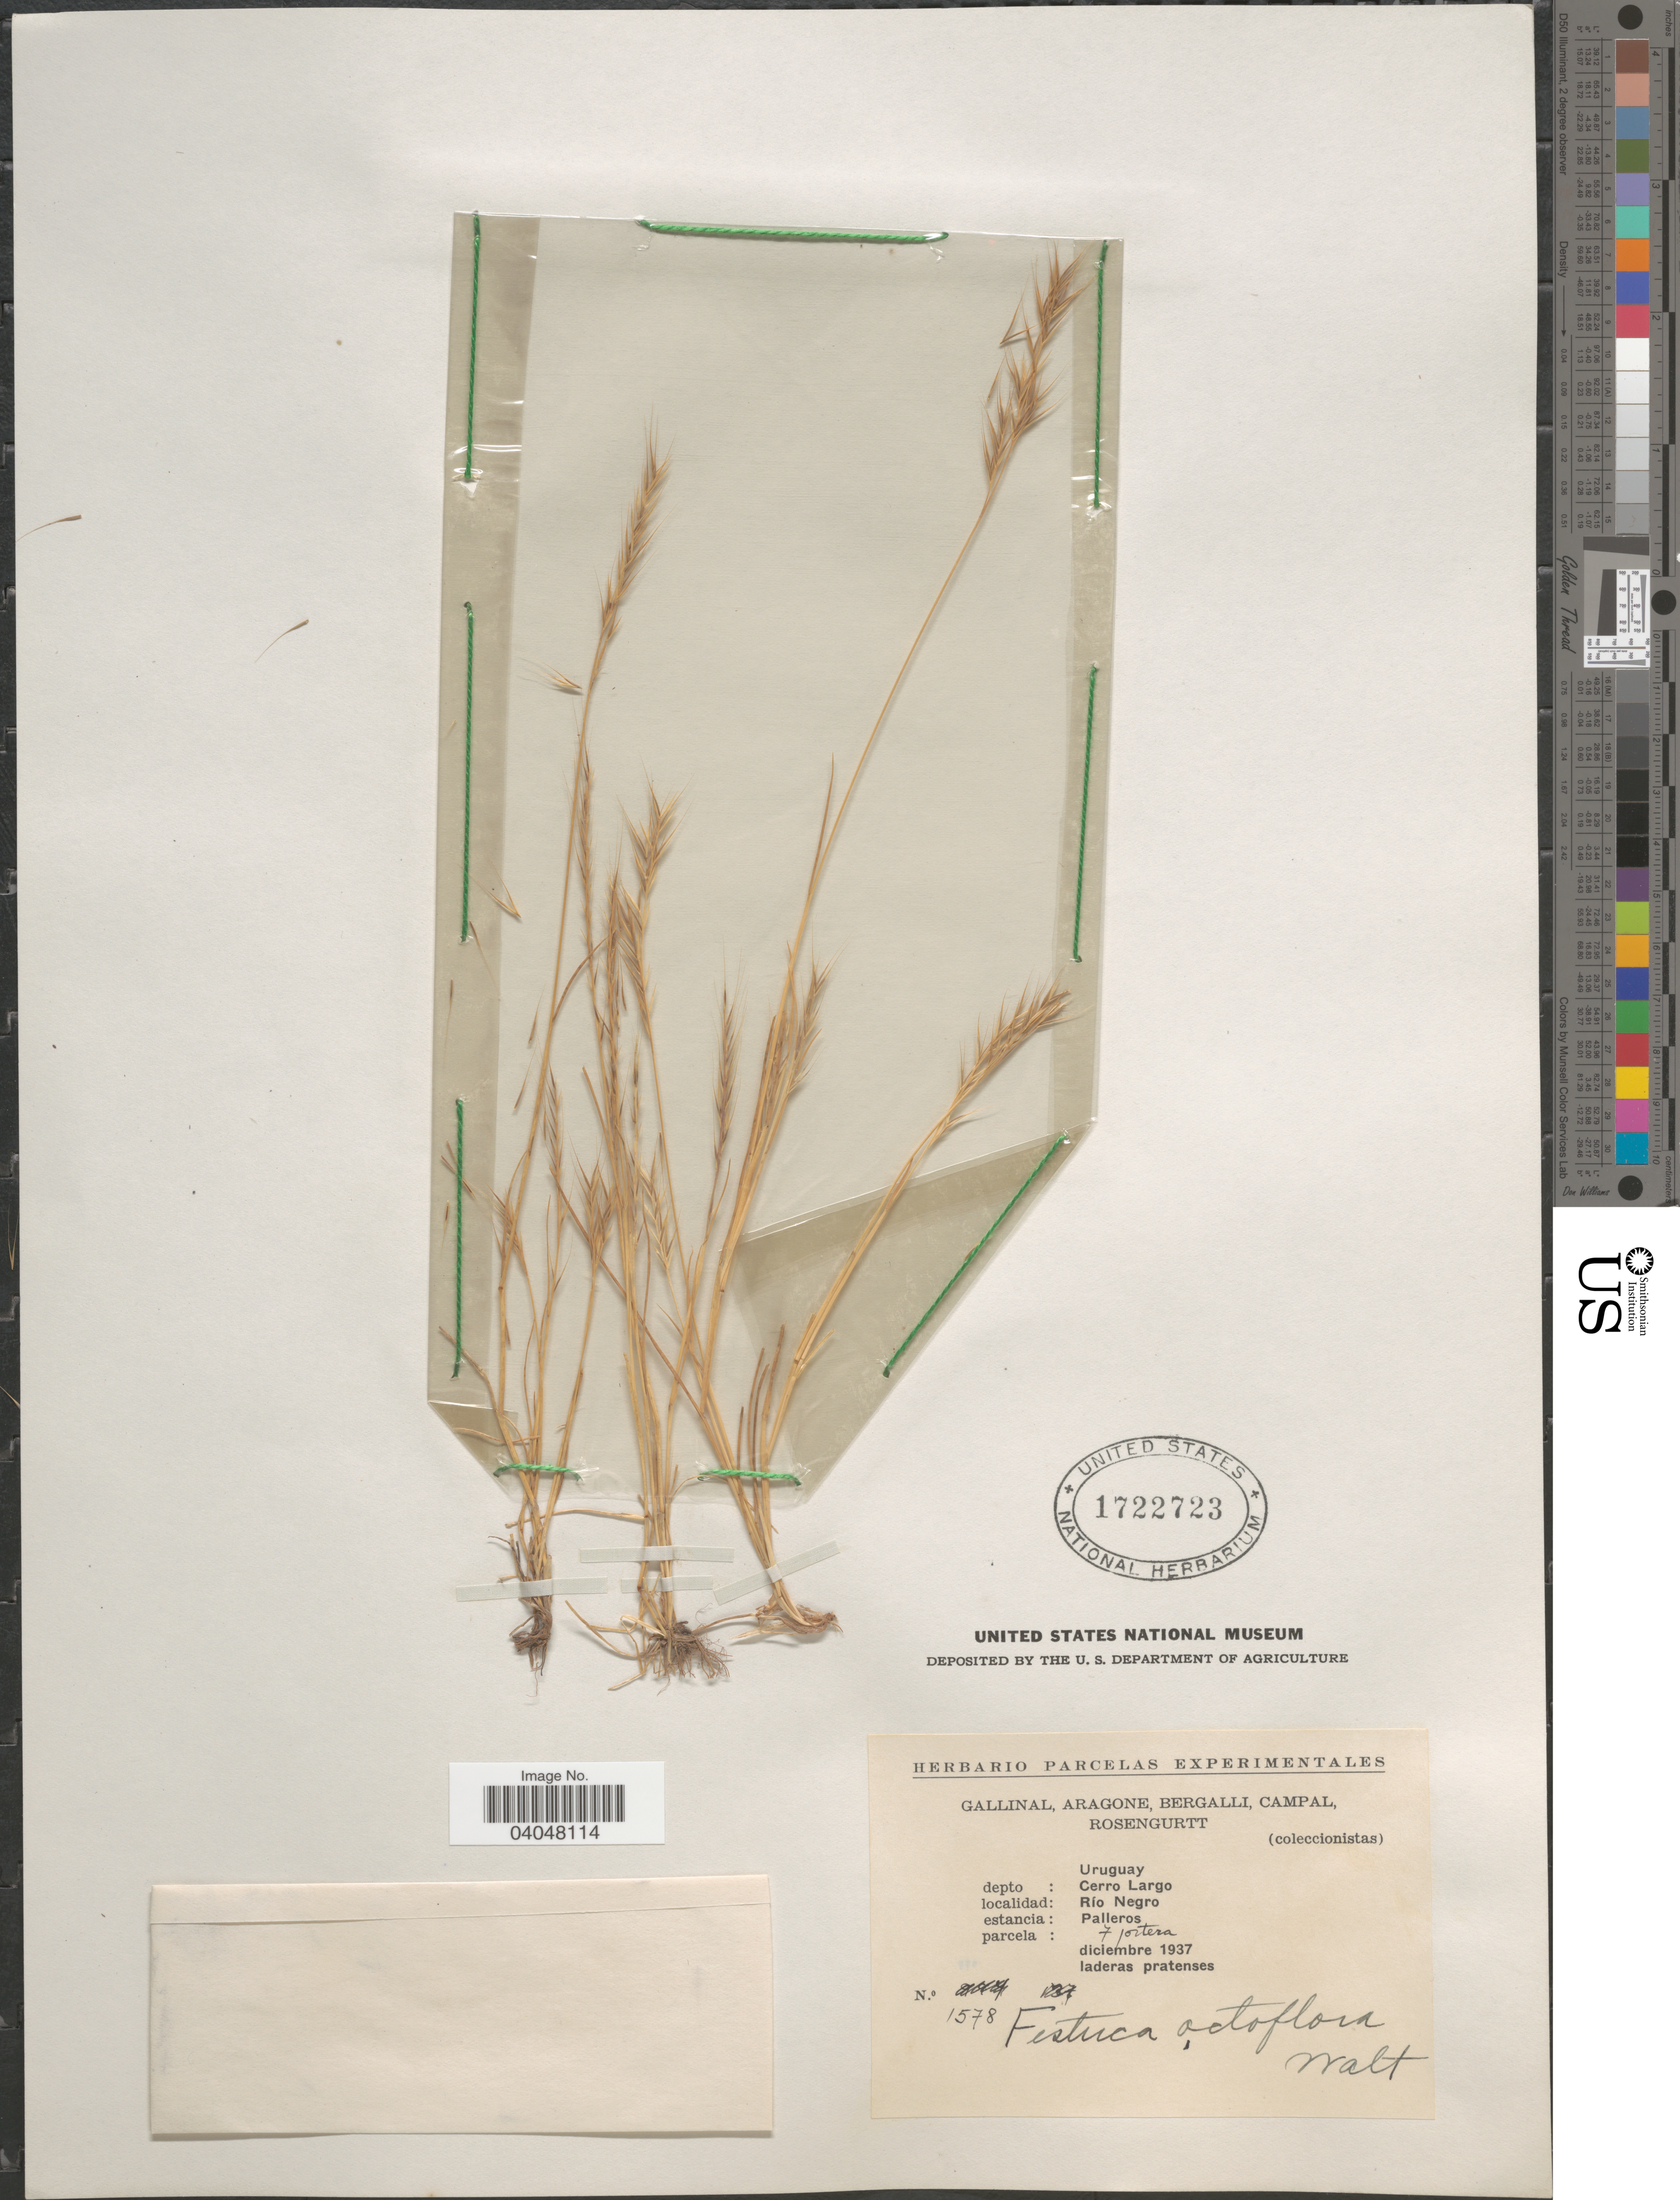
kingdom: Plantae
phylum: Tracheophyta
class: Liliopsida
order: Poales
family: Poaceae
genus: Festuca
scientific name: Festuca octoflora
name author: Walter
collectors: -. Gallinal, -- Aragone, -- Bergalli, -- Campal & Rosengurtt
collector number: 1578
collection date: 1937-12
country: Uruguay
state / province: Cerro Largo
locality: Depto: Cerro Largo. Río Negro. Estancia: Palleros. Parcela: 7 jortera.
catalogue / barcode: US 1722723